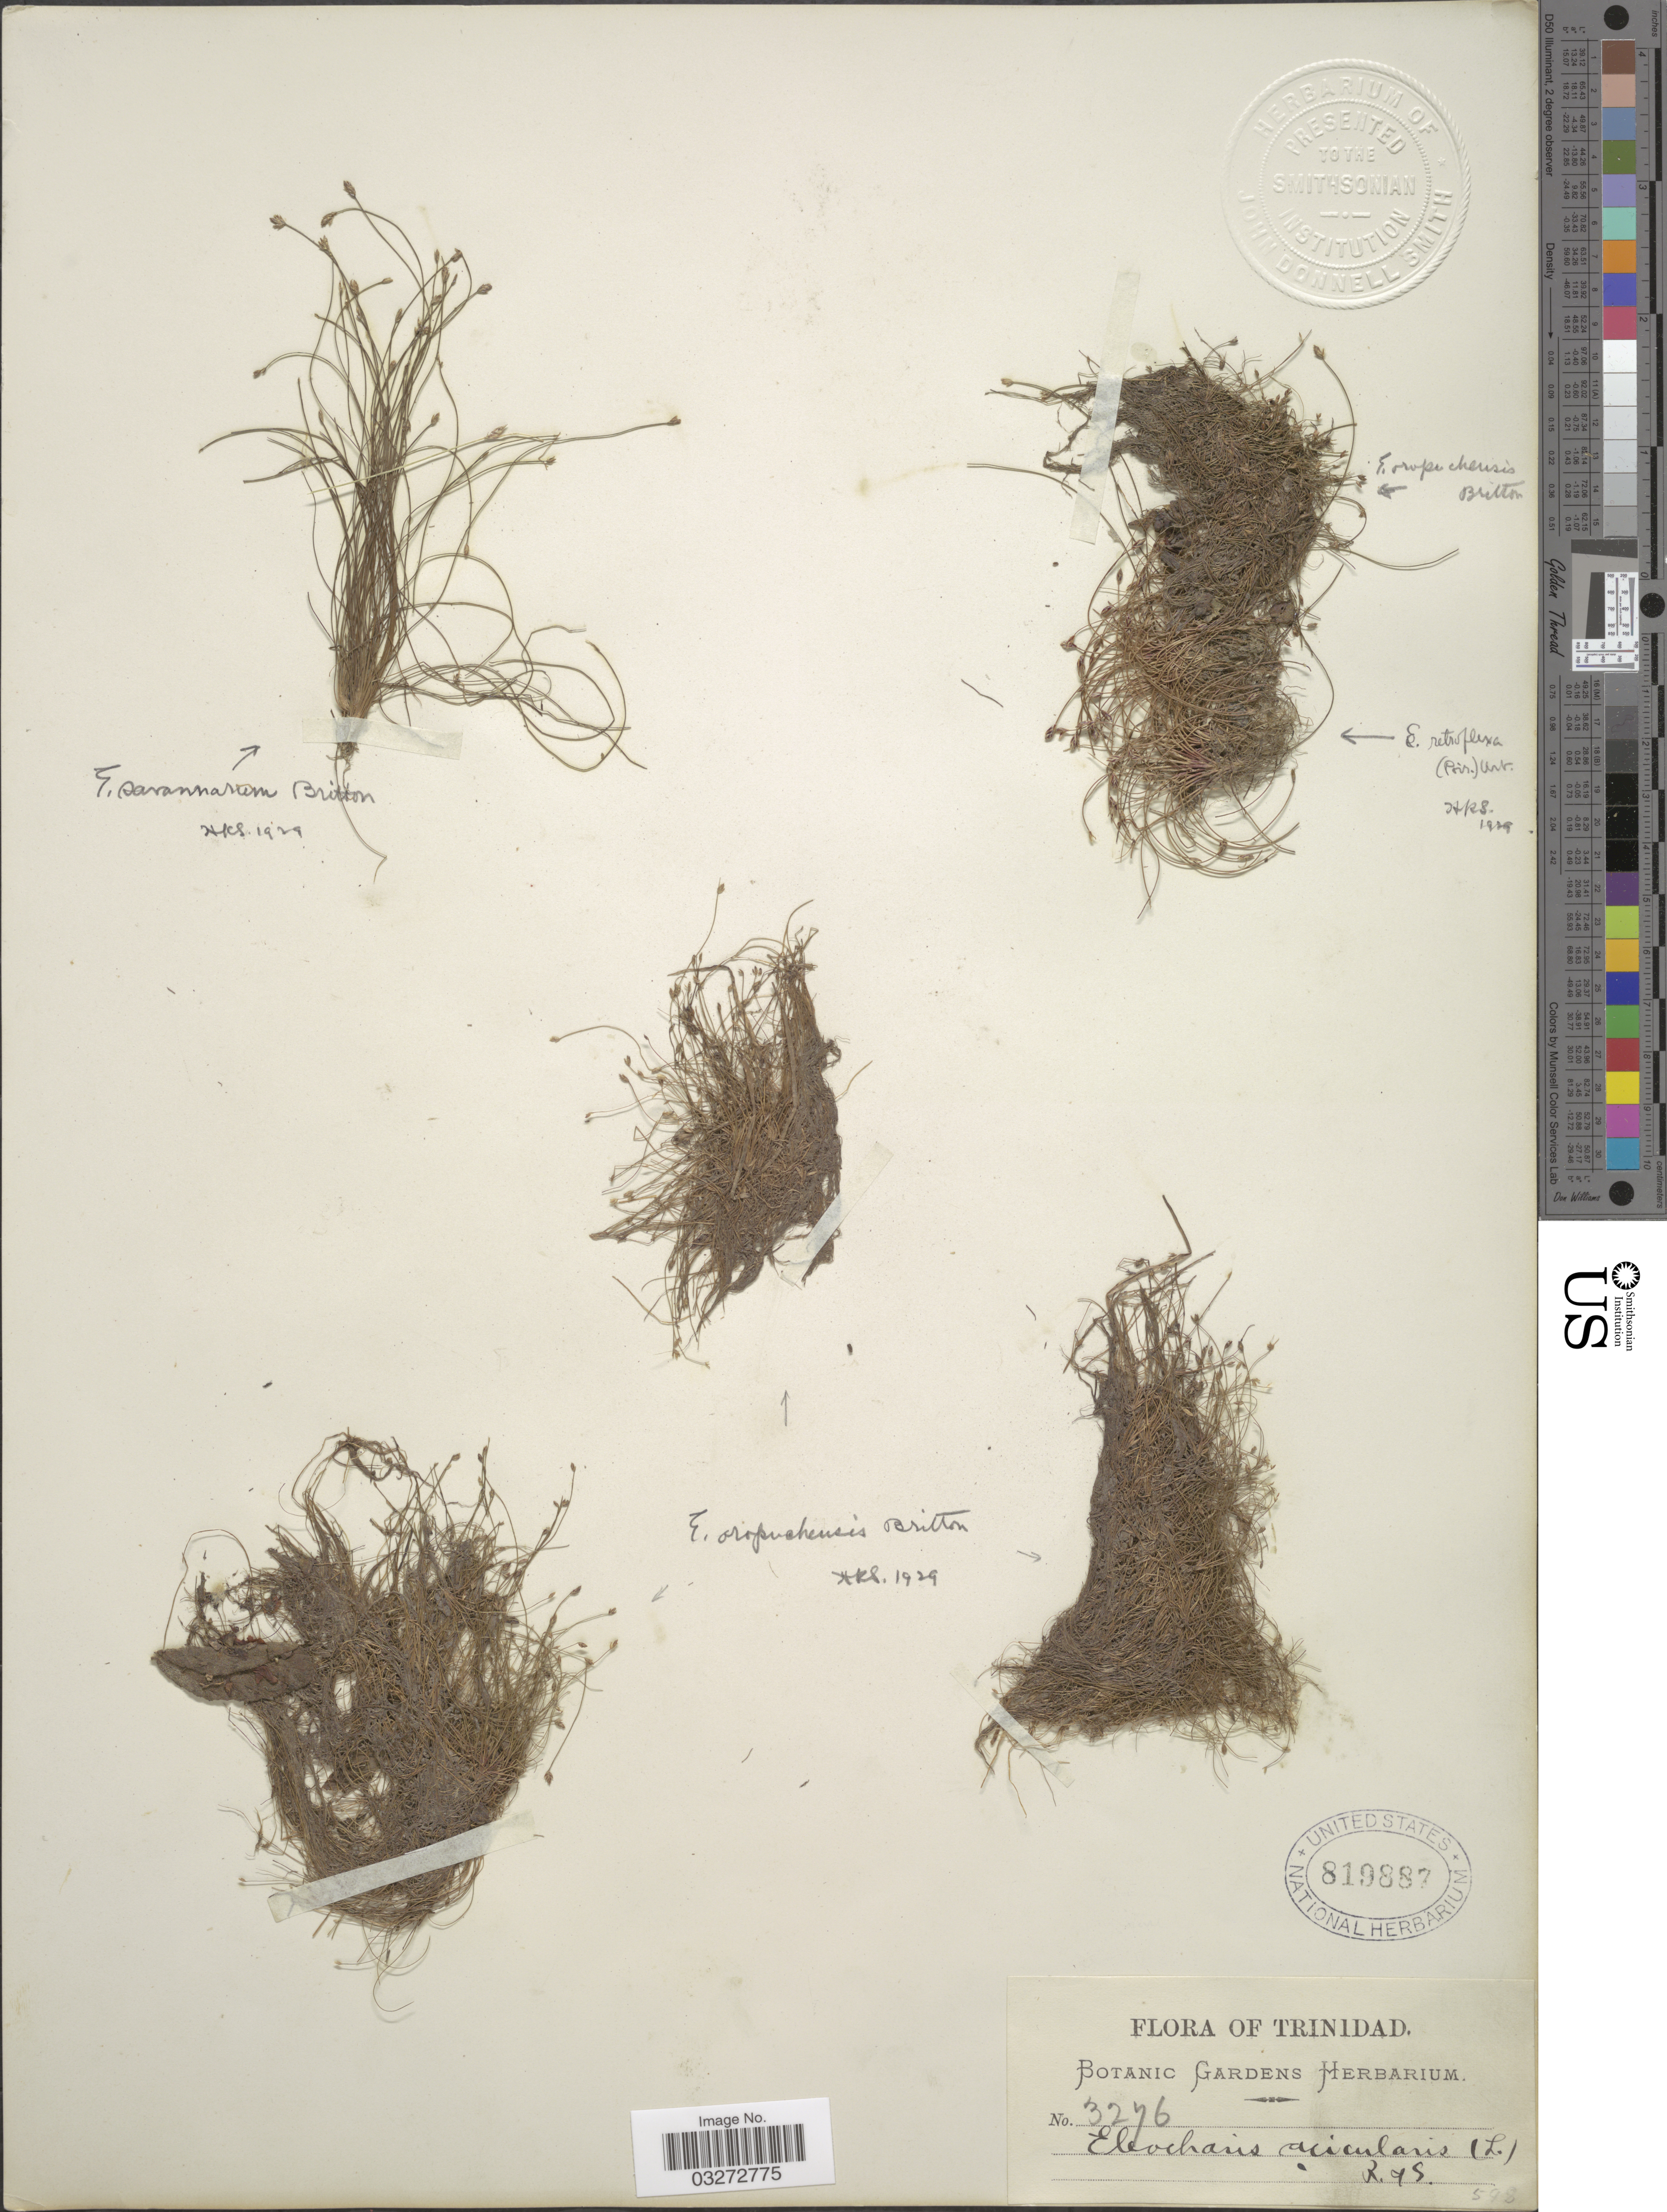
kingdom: Plantae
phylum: Tracheophyta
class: Liliopsida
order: Poales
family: Cyperaceae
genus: Eleocharis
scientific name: Eleocharis retroflexa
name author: (Poir.) Urb.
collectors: ex herb. Botanic Gardens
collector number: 3276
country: Trinidad and Tobago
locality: Trinidad.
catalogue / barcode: US 819887